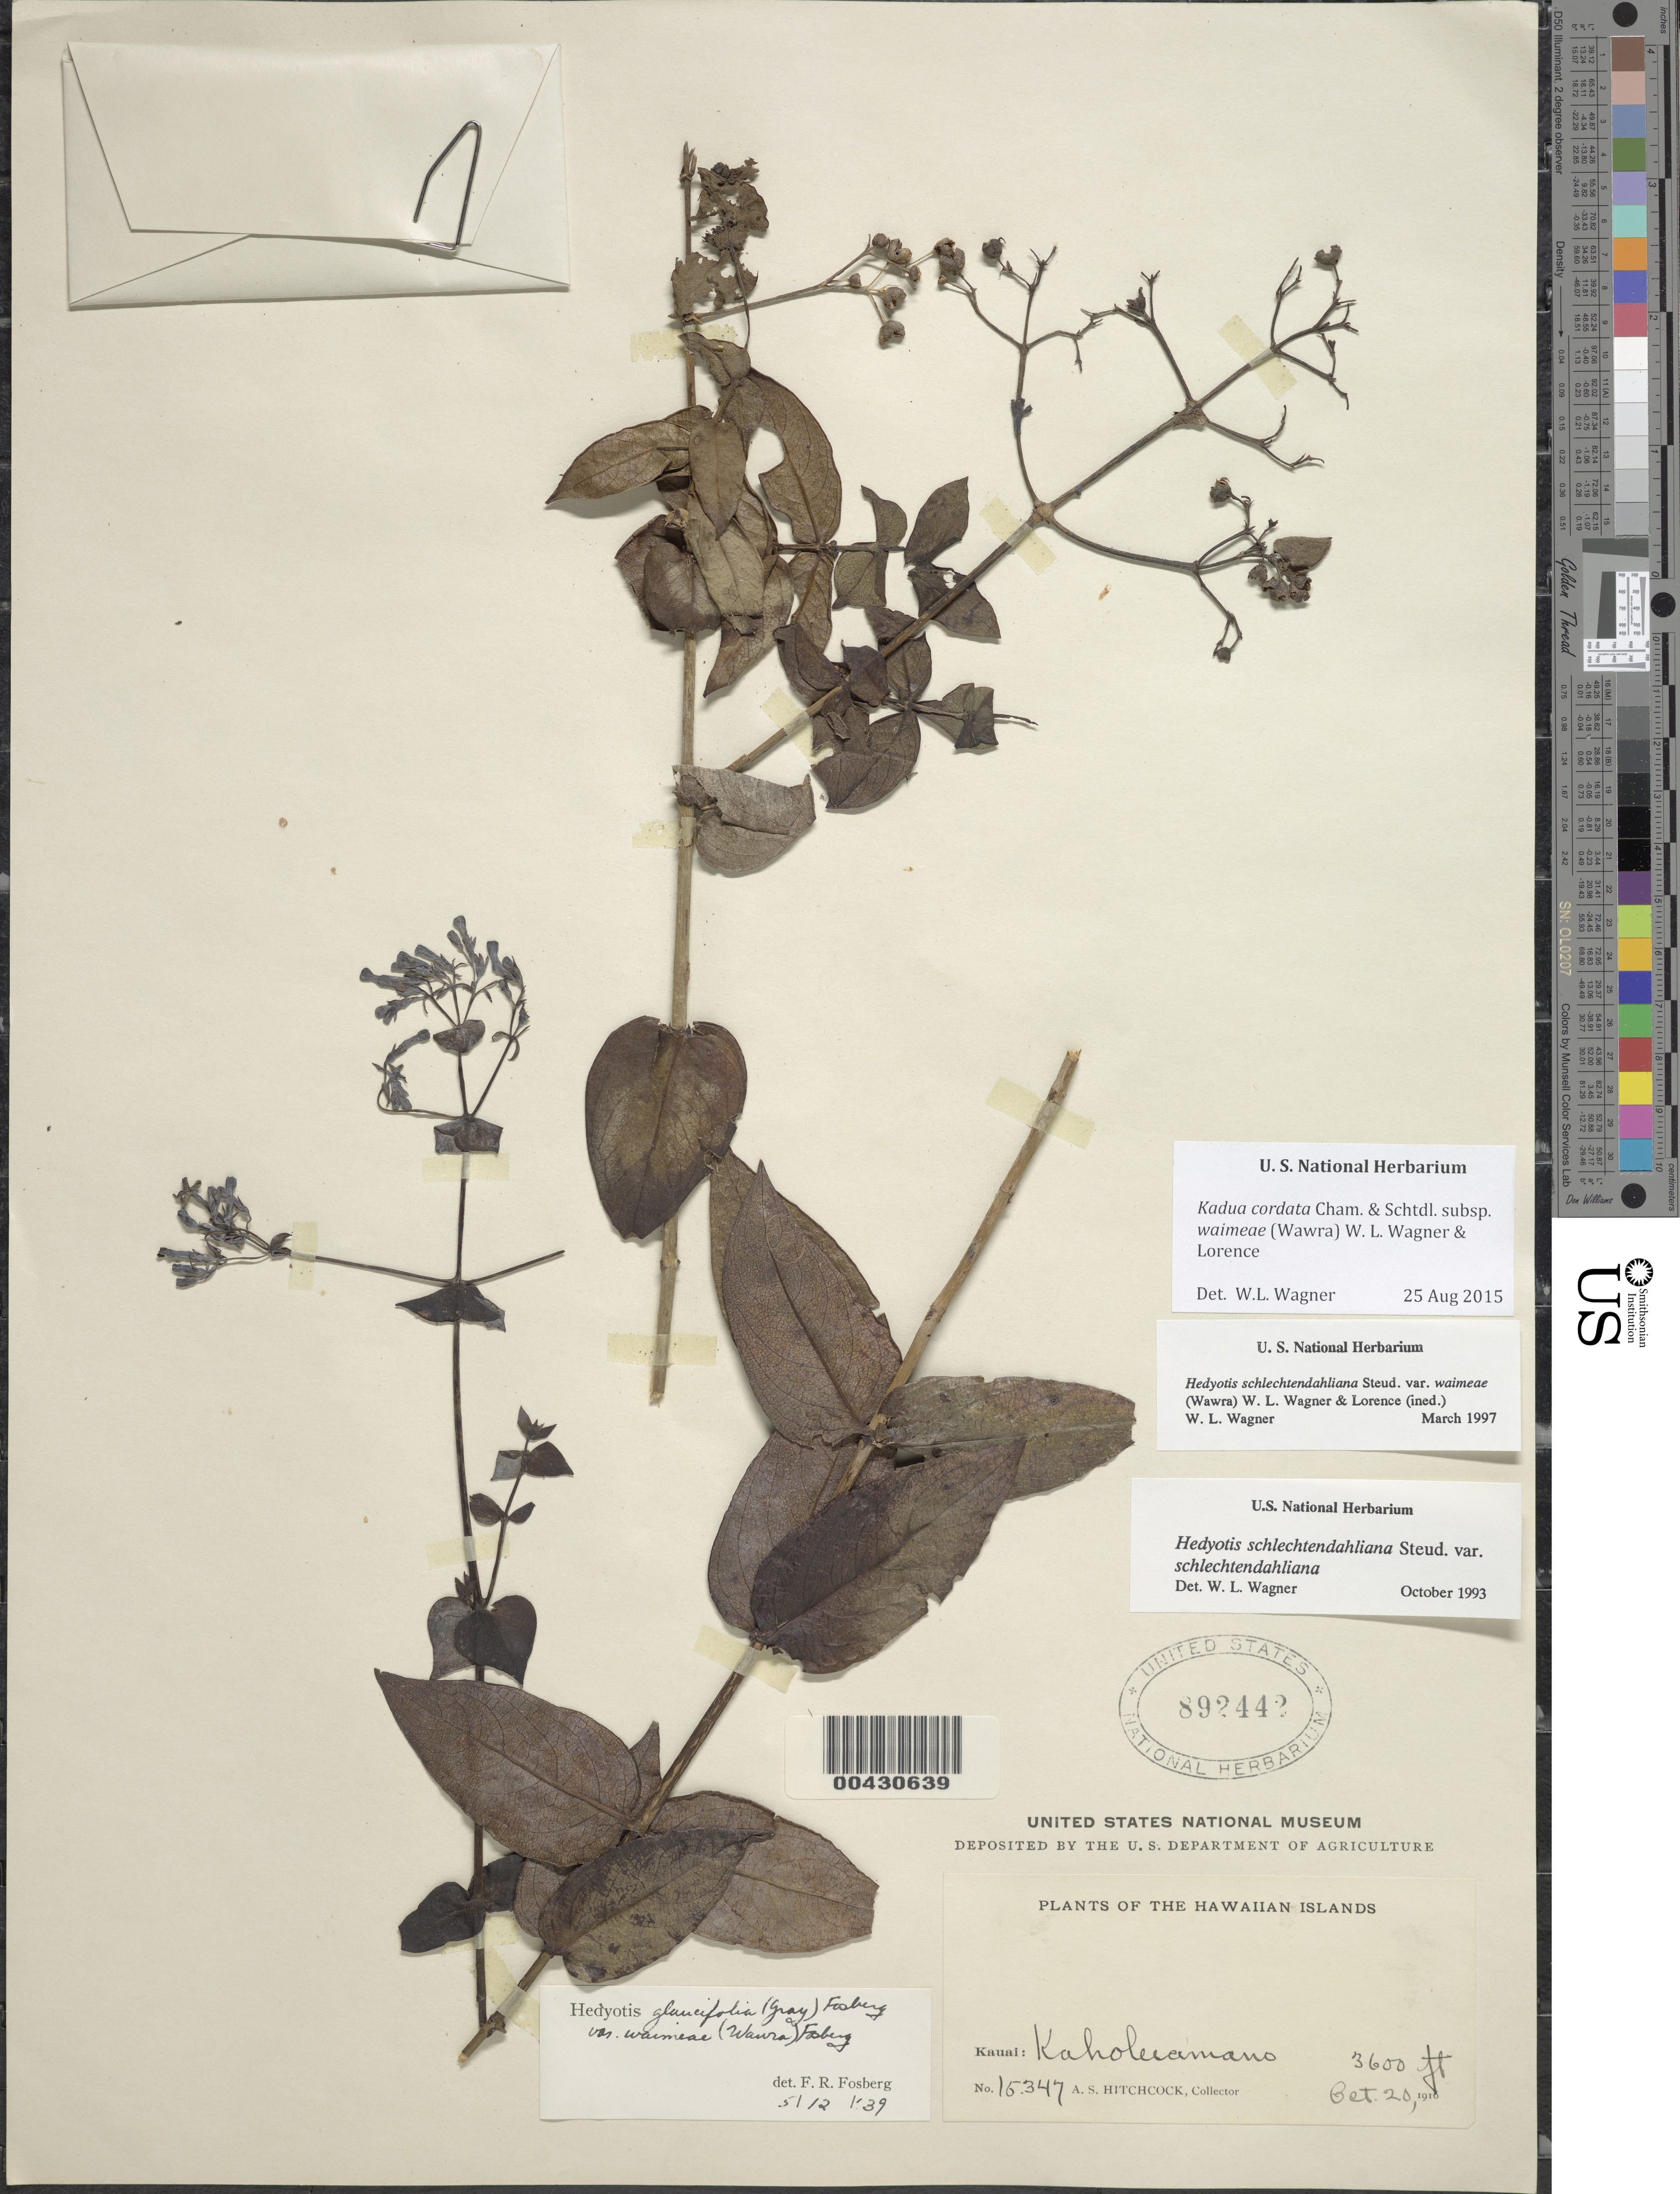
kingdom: Plantae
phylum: Tracheophyta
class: Magnoliopsida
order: Gentianales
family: Rubiaceae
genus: Kadua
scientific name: Kadua cordata subsp. waimeae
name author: (Wawra) W.L. Wagner & Lorence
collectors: A. S. Hitchcock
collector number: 15347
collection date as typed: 20 Oct 1916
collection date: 1916-10-20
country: United States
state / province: Hawaii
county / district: Kauai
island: Kaua'i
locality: Kaholuamano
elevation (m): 1097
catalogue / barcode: US 892442